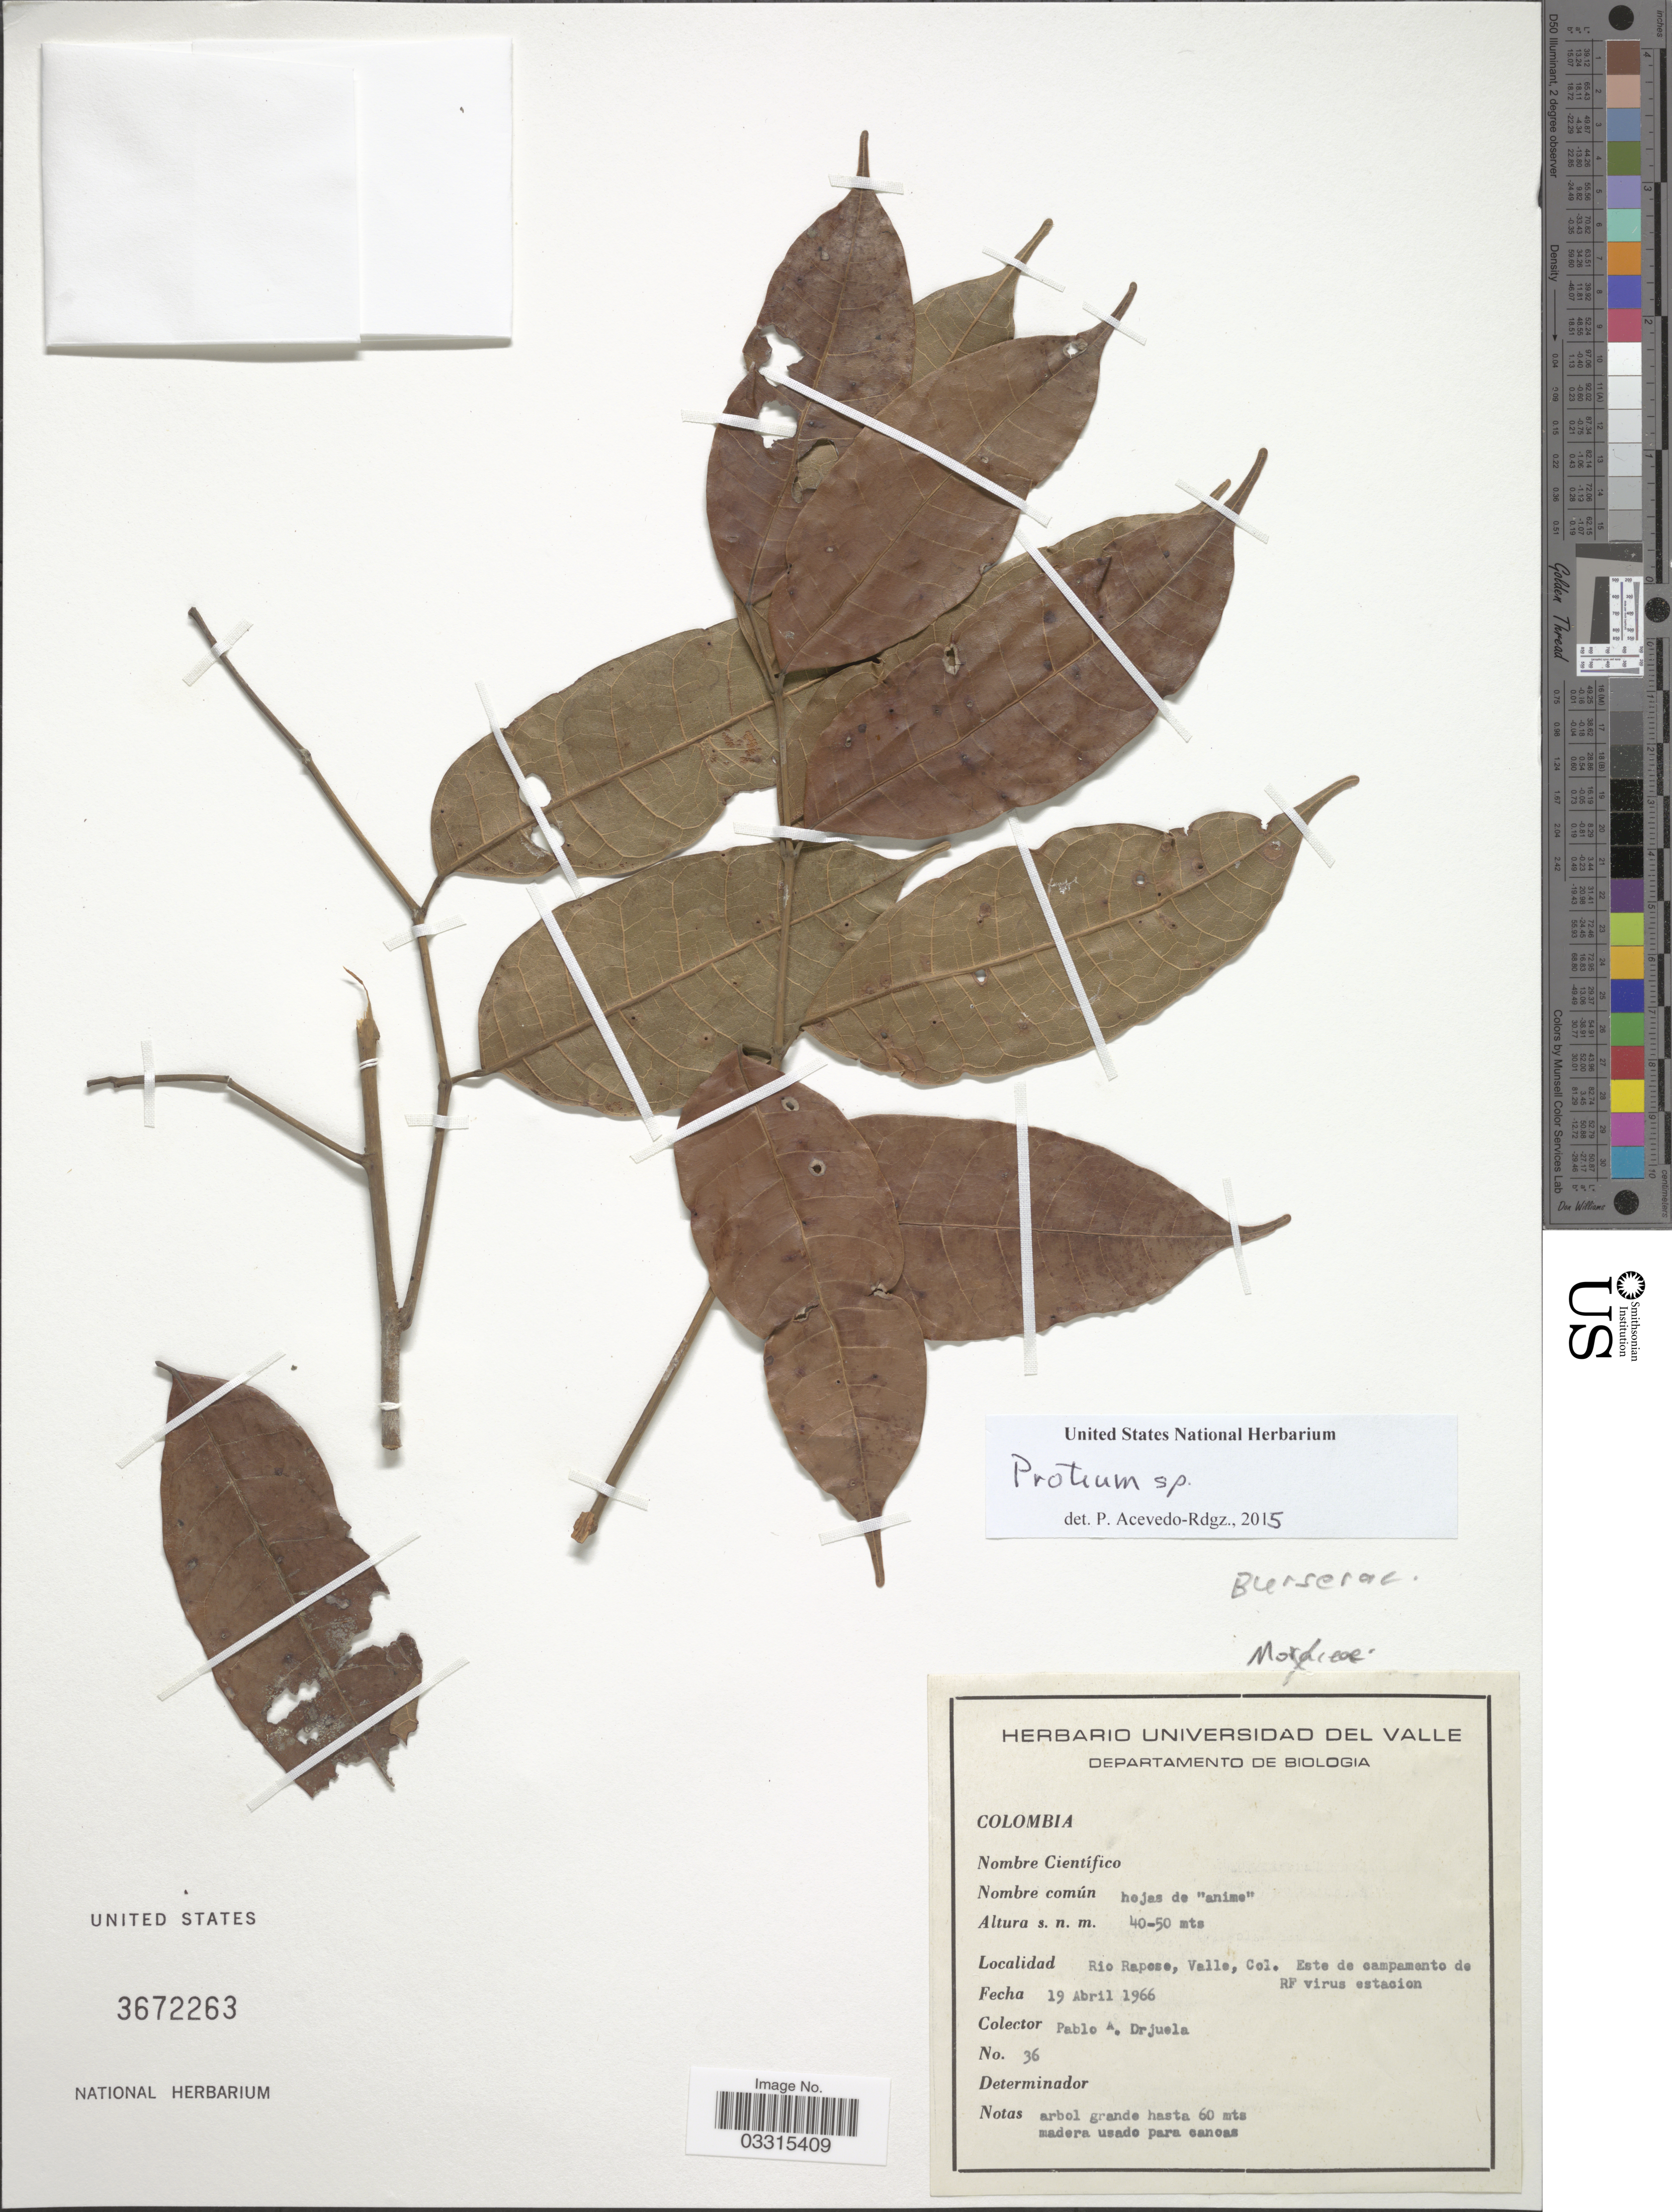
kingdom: Plantae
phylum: Tracheophyta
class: Magnoliopsida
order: Sapindales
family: Burseraceae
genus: Protium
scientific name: Protium sp.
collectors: P. A. Orjuela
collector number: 36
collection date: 1966-04-19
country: Colombia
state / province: Valle del Cauca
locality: Rio Raposo, Valle, Col. Este de campamento de RF virus estacion.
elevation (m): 40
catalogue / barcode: US 3672263